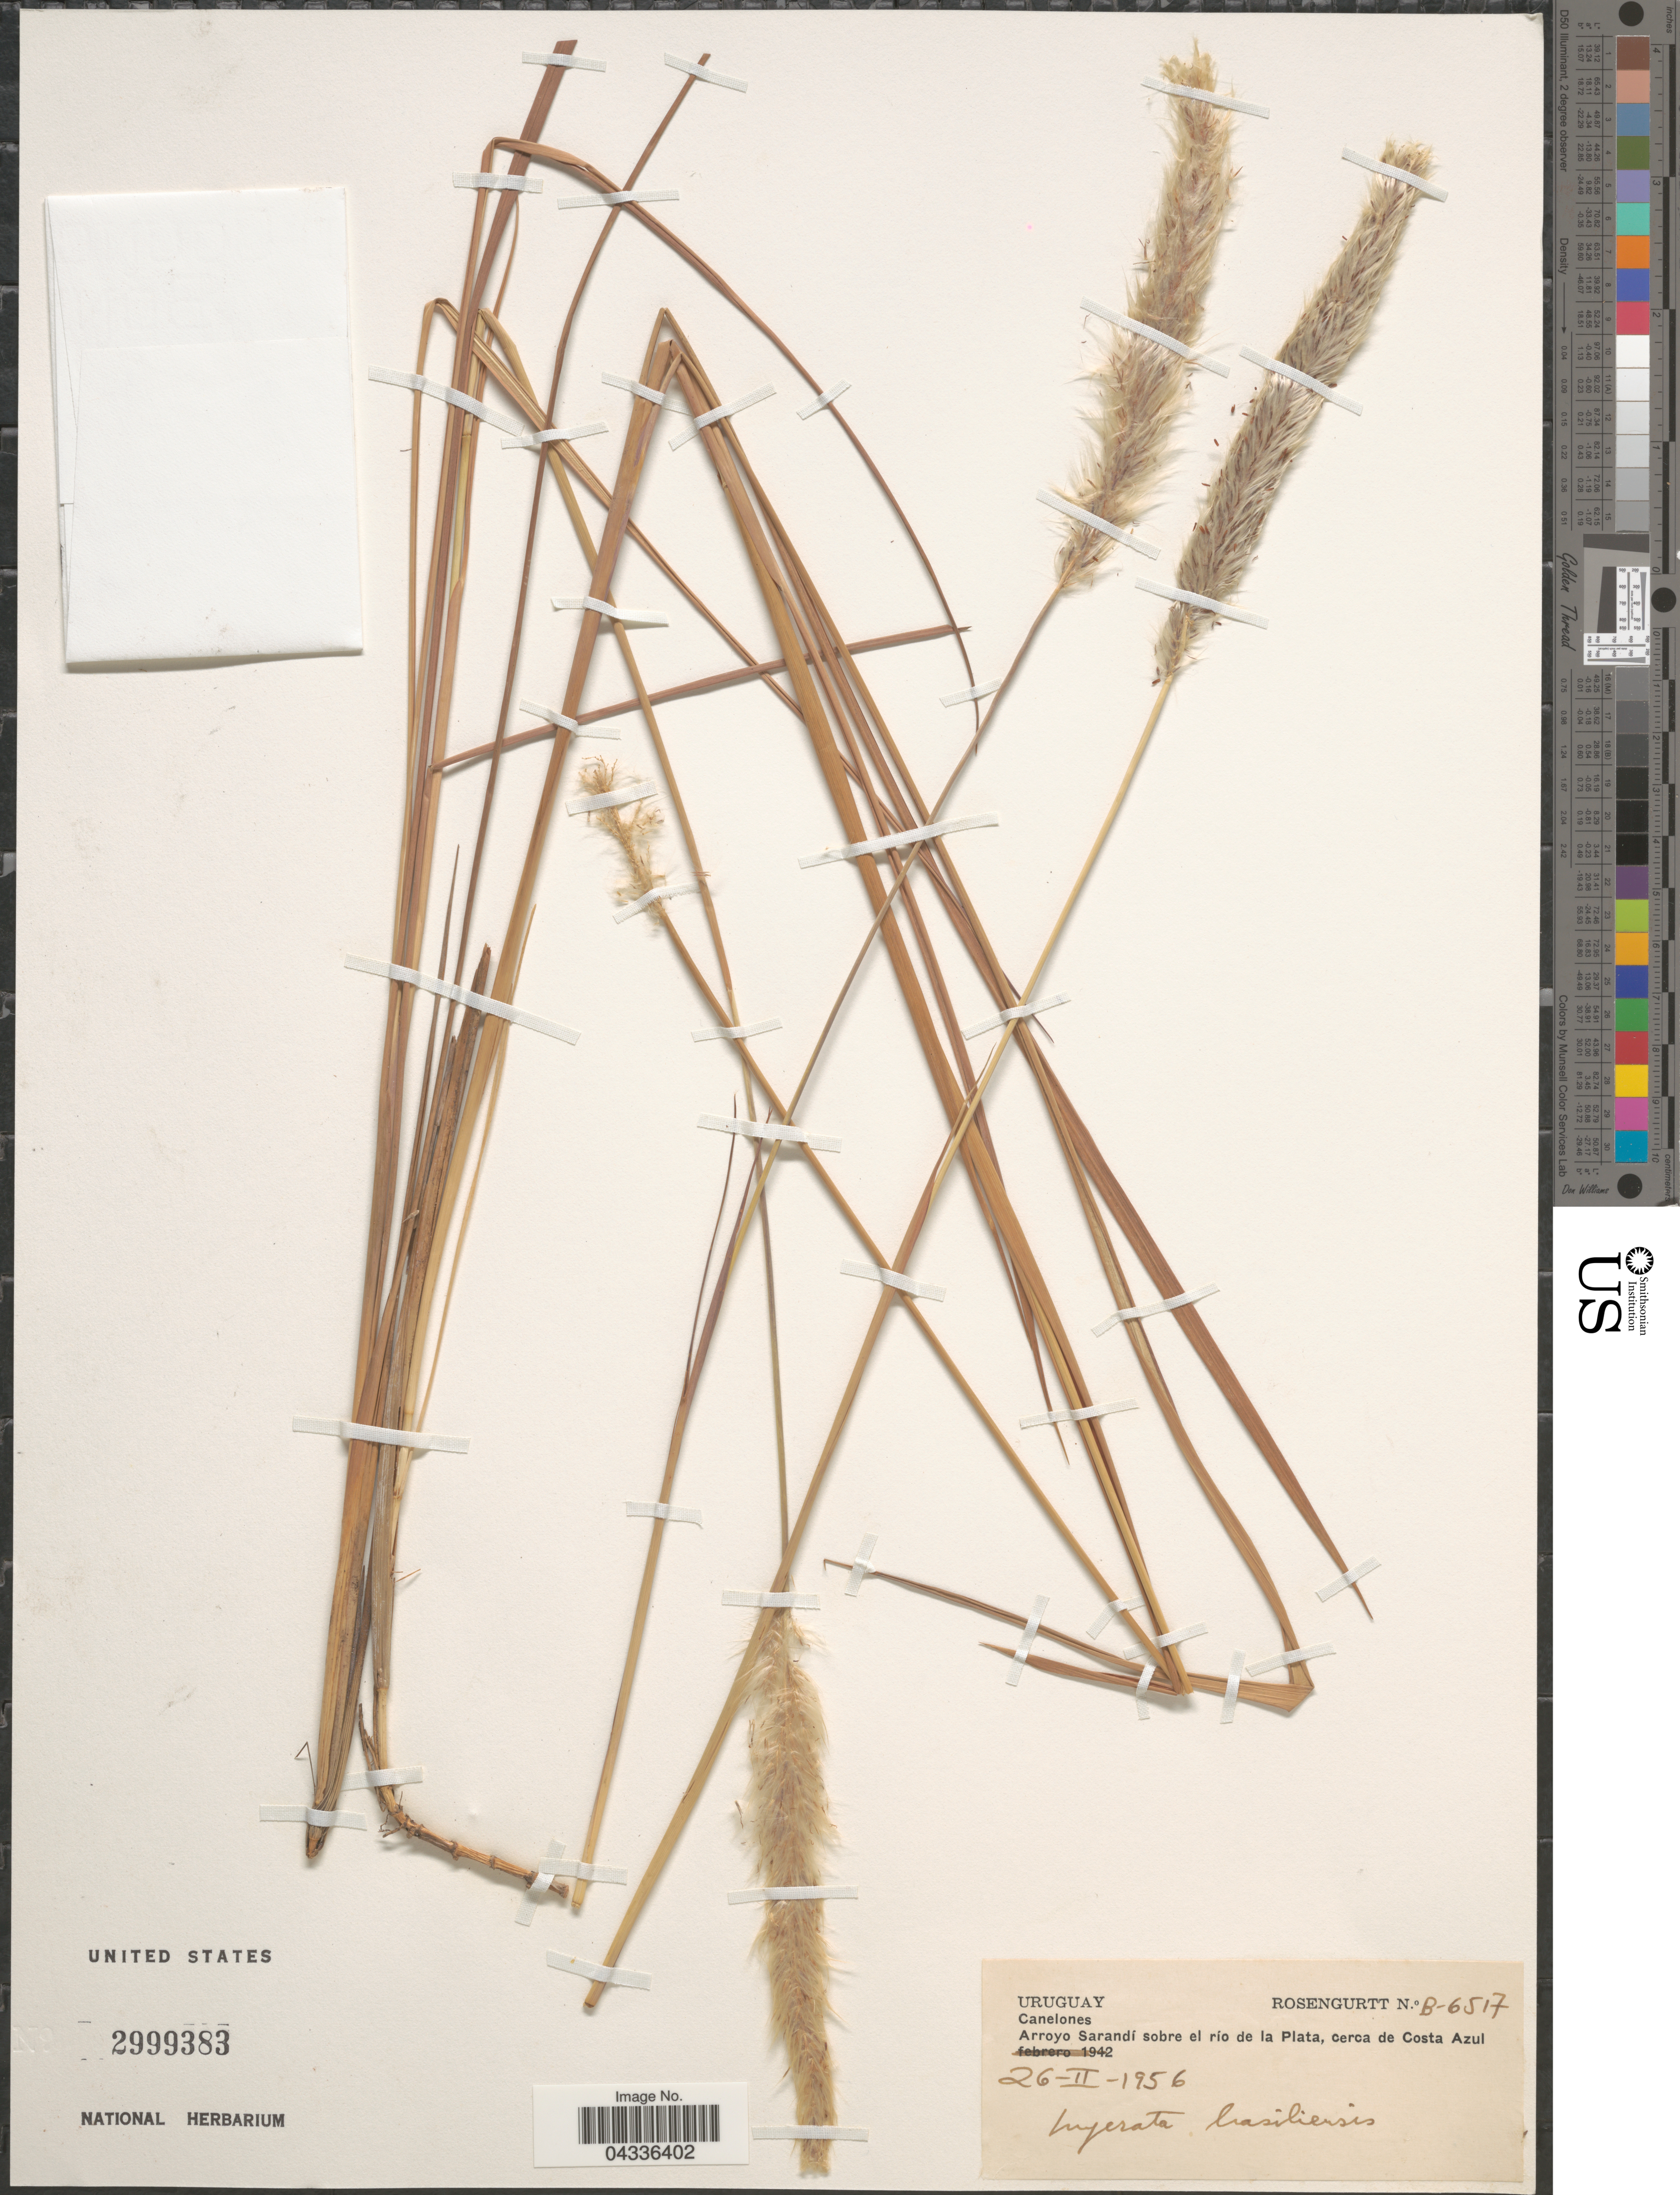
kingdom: Plantae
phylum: Tracheophyta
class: Liliopsida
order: Poales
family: Poaceae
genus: Imperata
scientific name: Imperata brasiliensis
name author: Trin.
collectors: Rosengurtt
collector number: B-6517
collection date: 1956-02-26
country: Uruguay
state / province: Canelones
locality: Arroyo Sarandí sobre el río de la Plata, cerca de Costa Azul.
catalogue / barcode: US 2999383